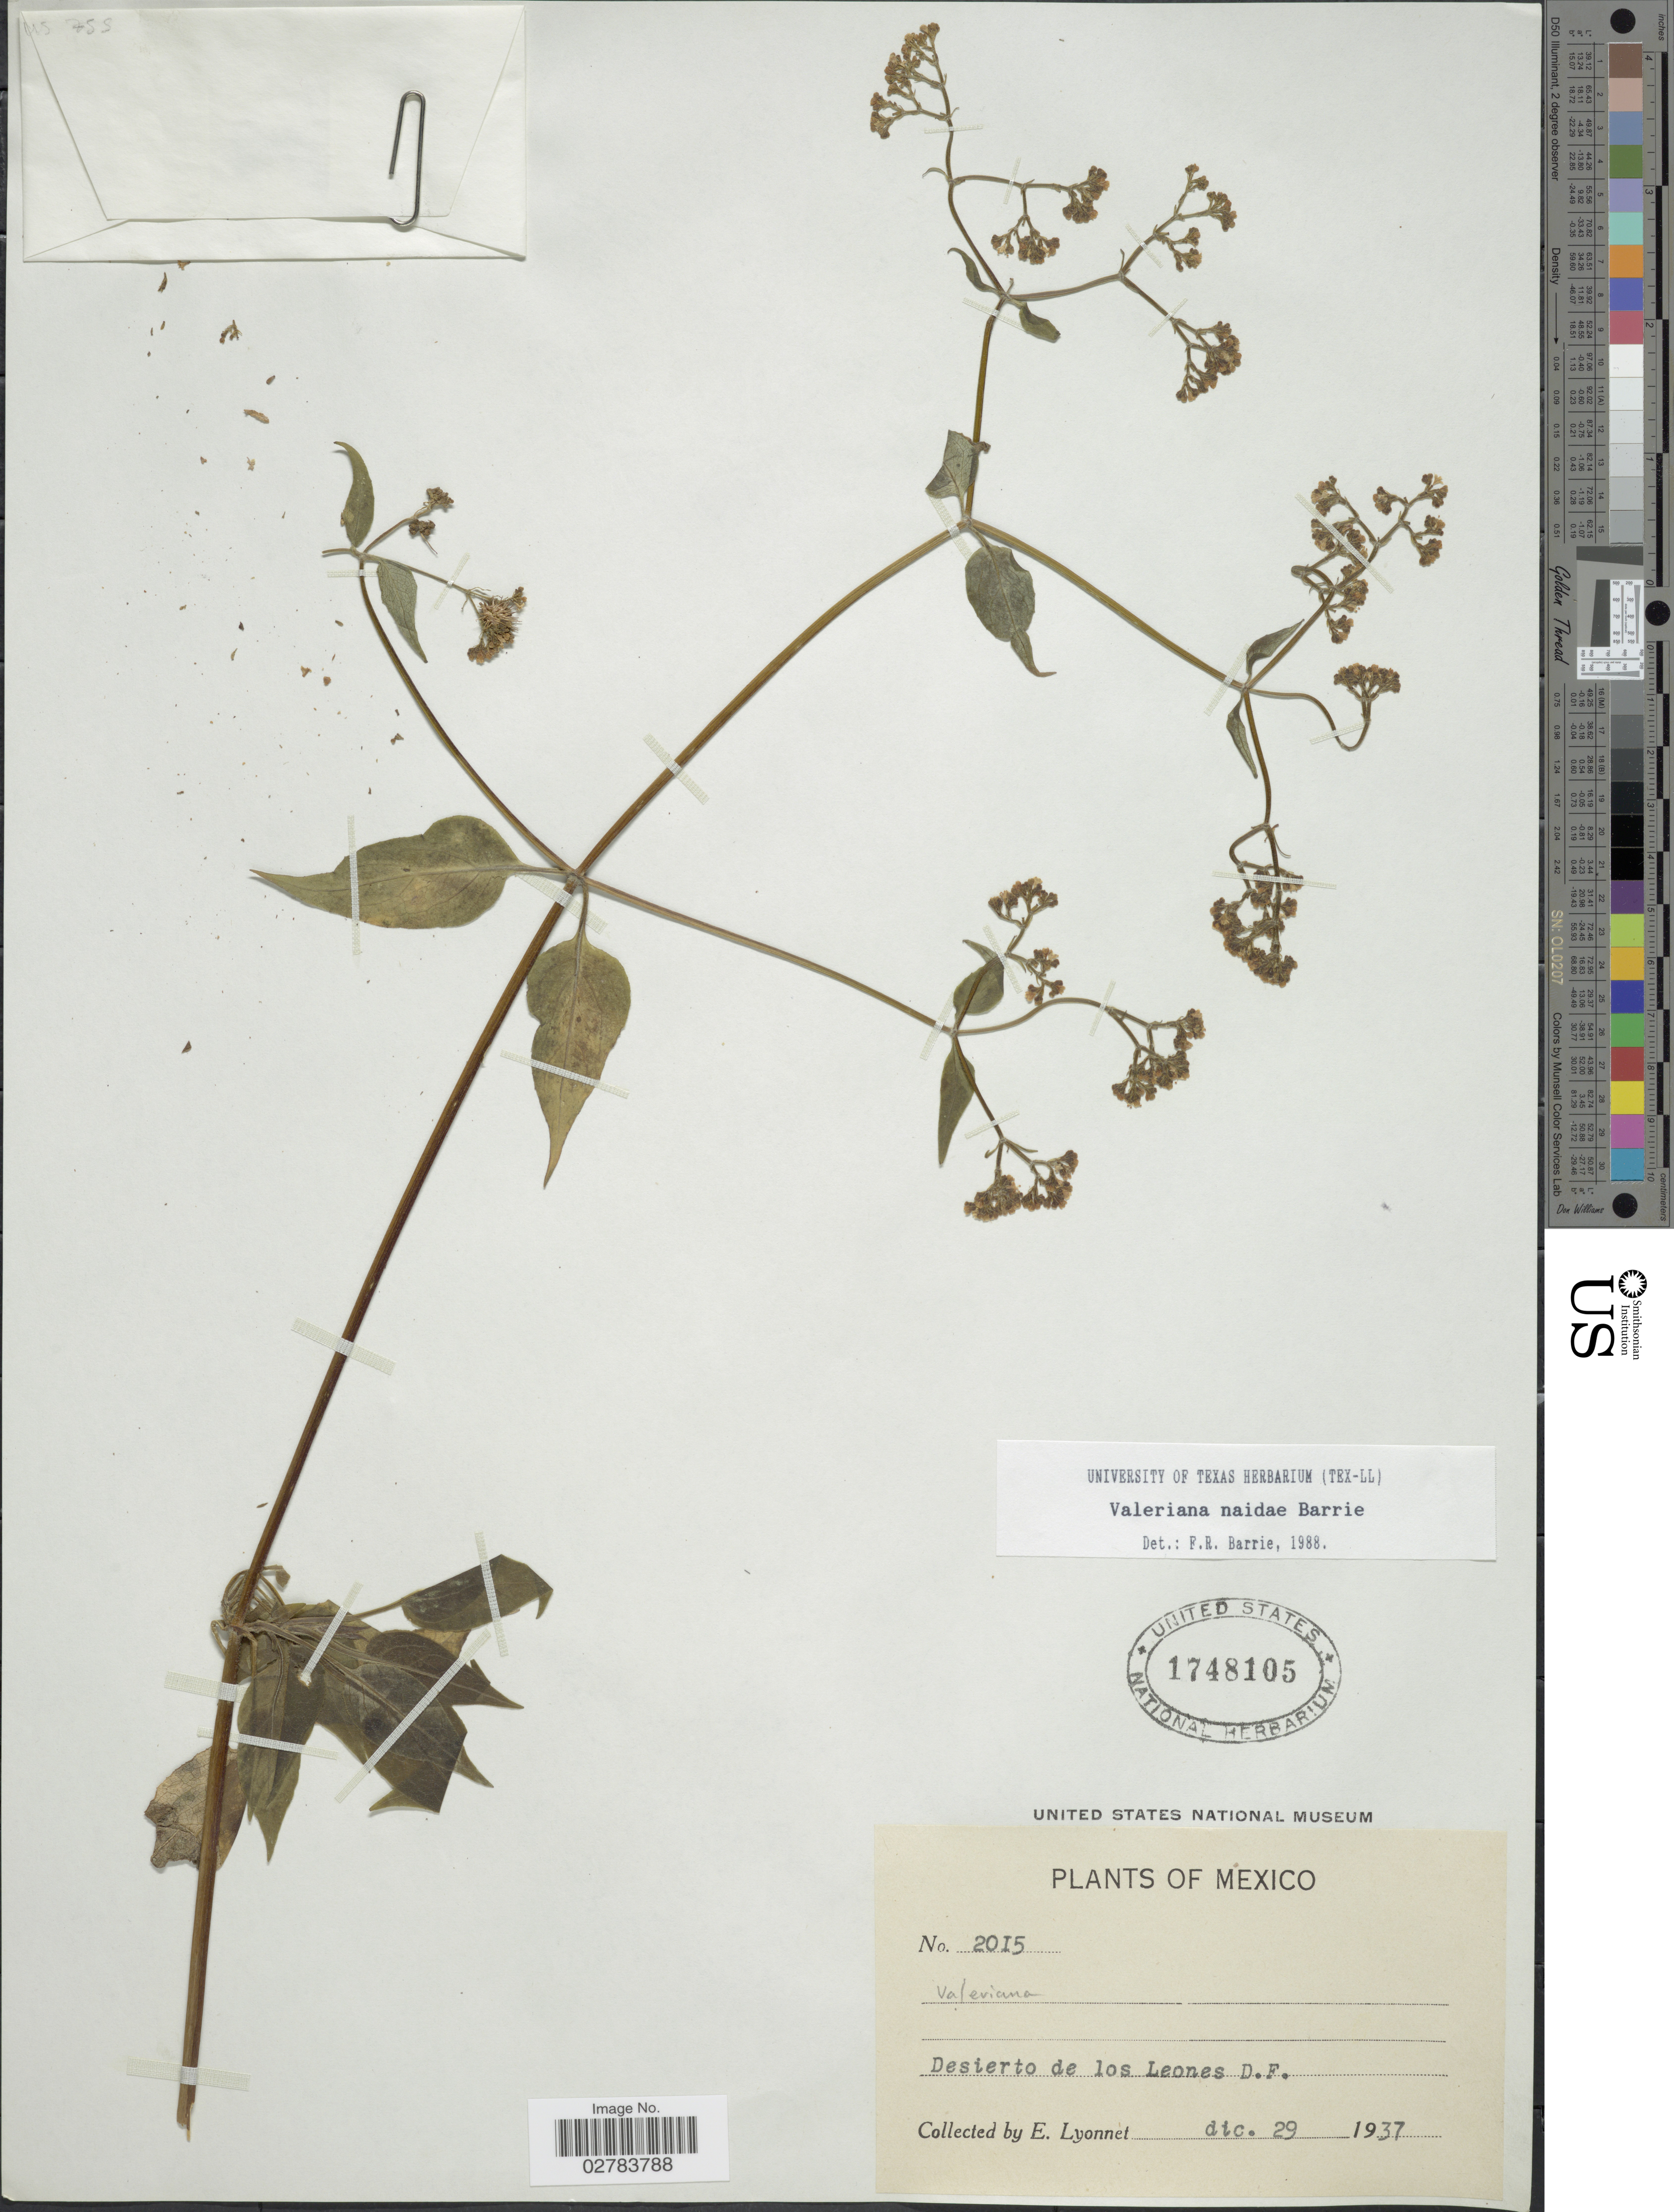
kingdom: Plantae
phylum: Tracheophyta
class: Magnoliopsida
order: Dipsacales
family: Caprifoliaceae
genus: Valeriana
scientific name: Valeriana naidae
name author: Barrie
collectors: E. Lyonnet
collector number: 2015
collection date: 1937-12-29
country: Mexico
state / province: Distrito Federal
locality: Desierto de los Leones.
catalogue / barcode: US 1748105